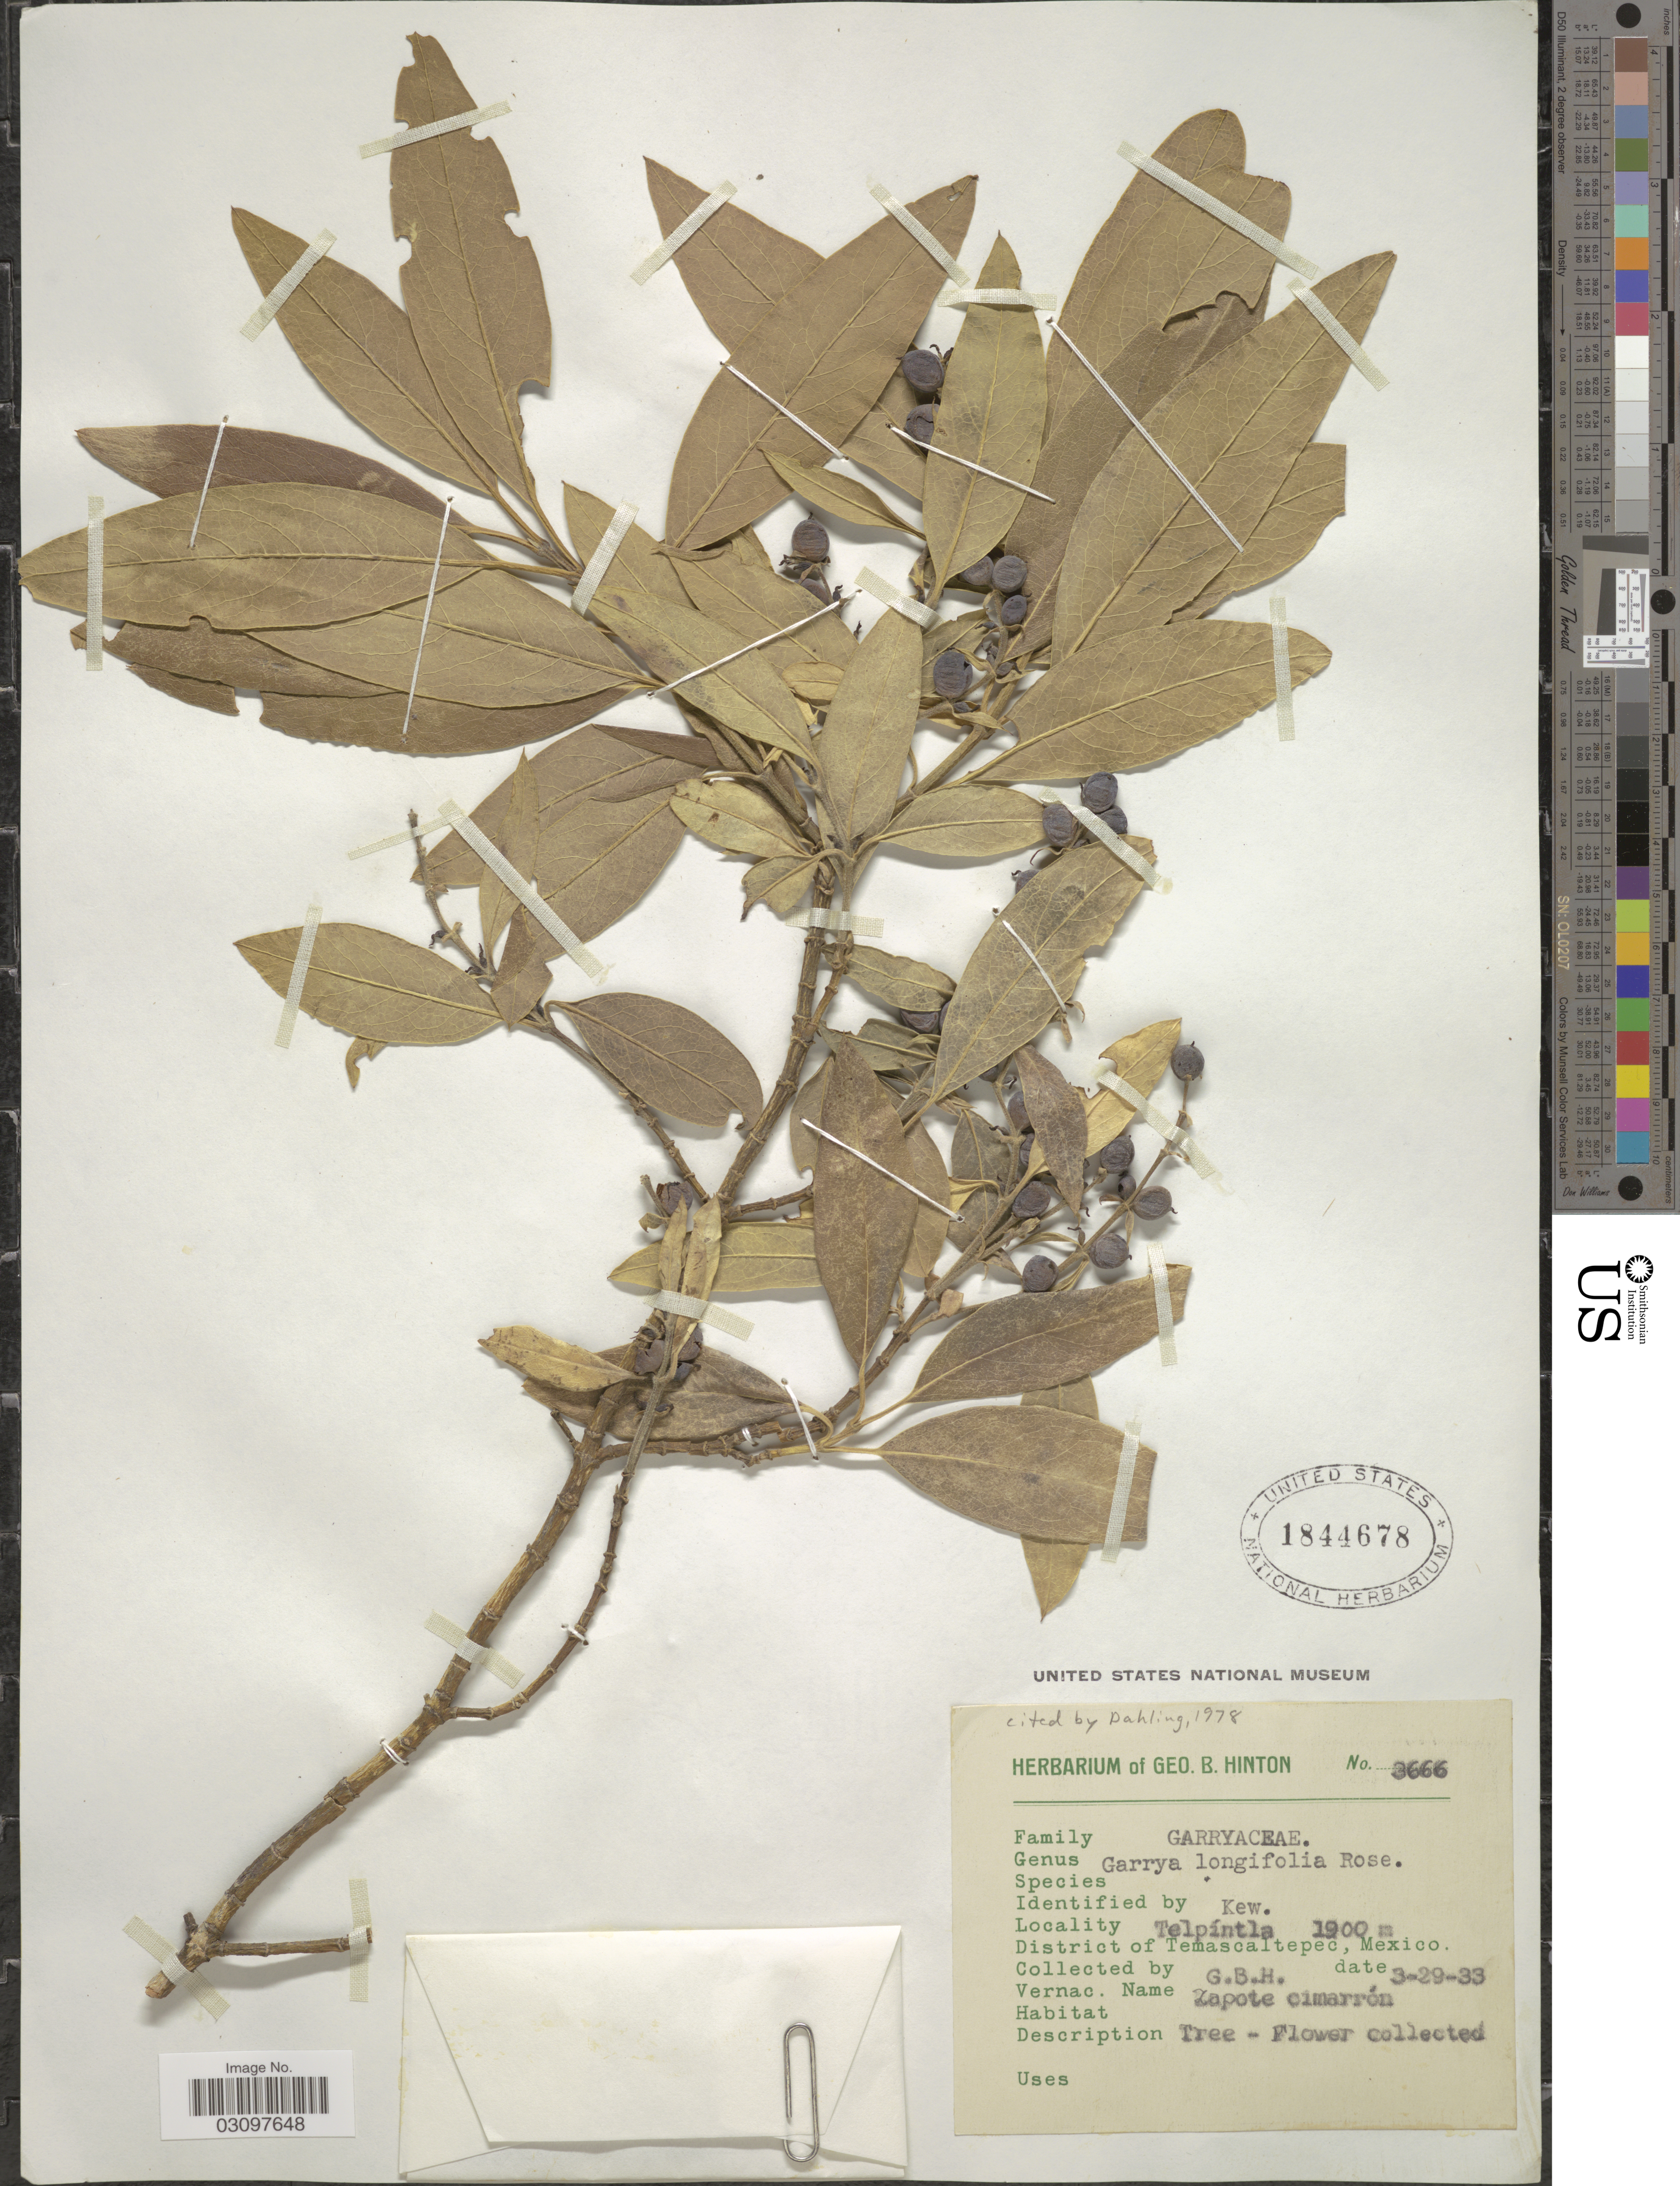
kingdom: Plantae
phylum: Tracheophyta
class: Magnoliopsida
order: Garryales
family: Garryaceae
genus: Garrya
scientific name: Garrya longifolia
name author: Rose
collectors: G. B. Hinton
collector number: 3666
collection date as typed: Transcribed d/m/y: 29/3/33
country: Mexico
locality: Telpíntla, District of Temascaltepec.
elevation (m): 1900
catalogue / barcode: US 1844678